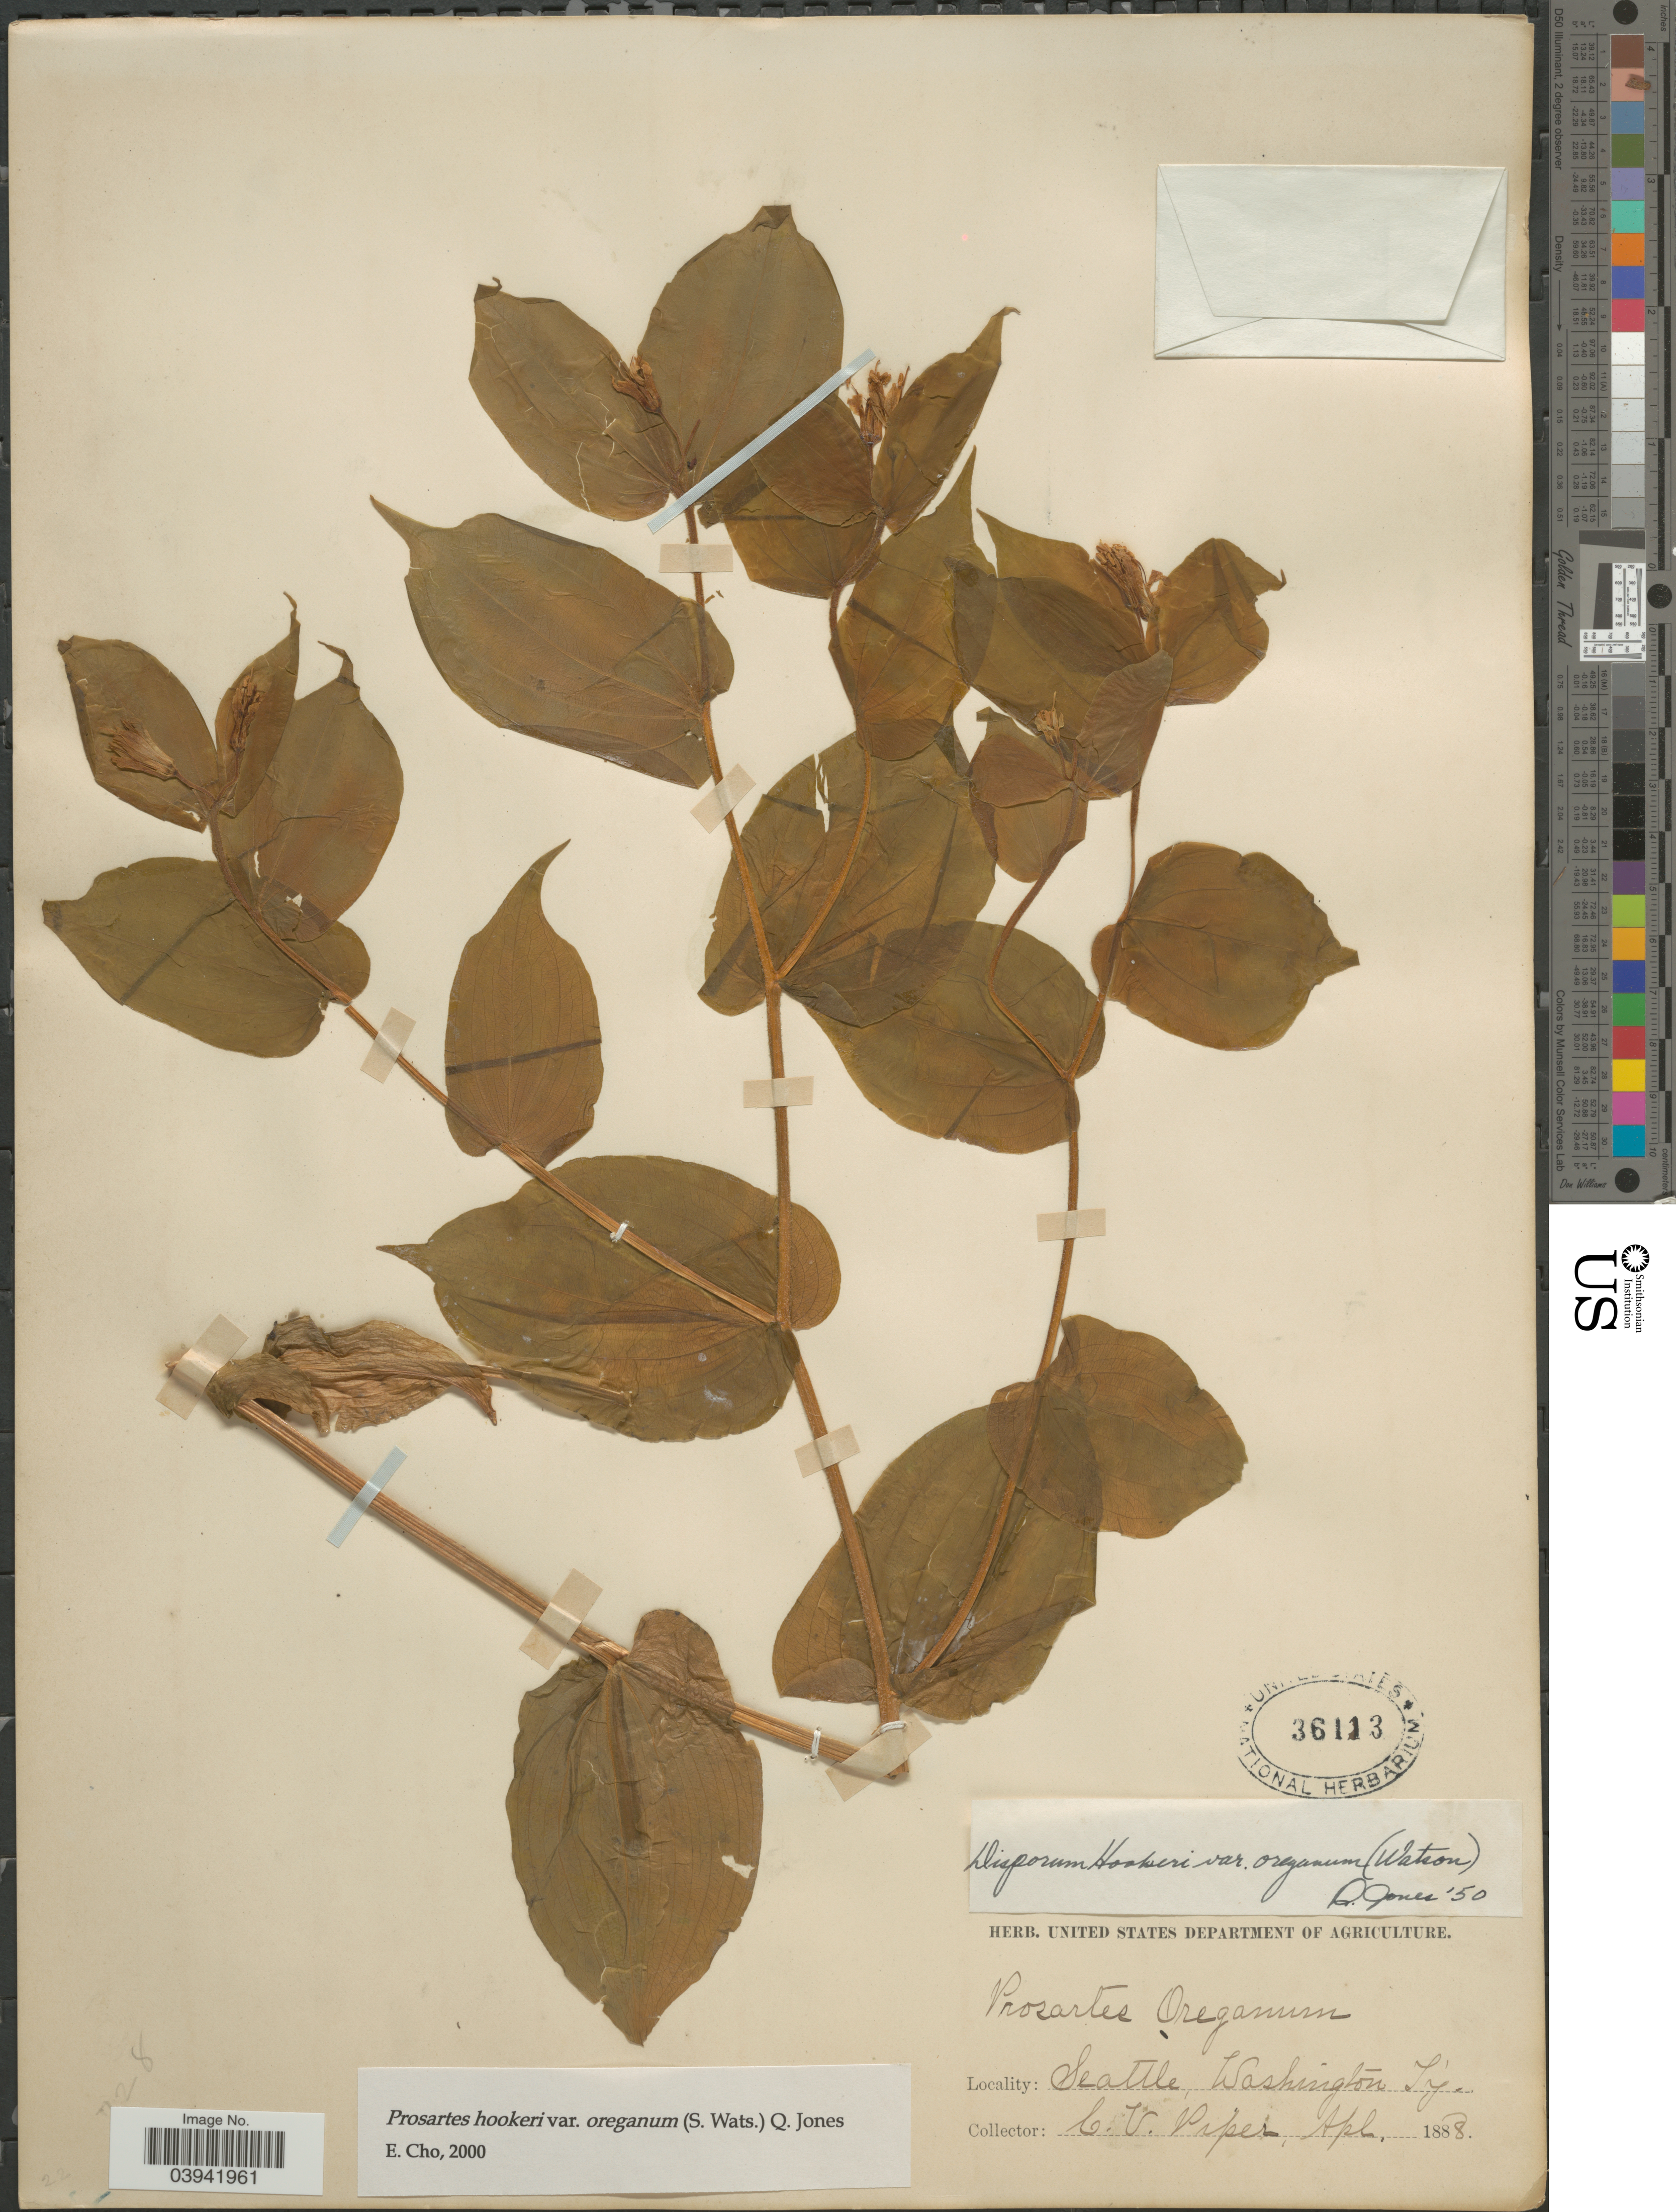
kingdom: Plantae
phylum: Tracheophyta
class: Liliopsida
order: Liliales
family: Liliaceae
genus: Prosartes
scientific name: Prosartes hookeri var. oregana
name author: (S. Watson) Kartesz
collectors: C. V. Piper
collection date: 1888-04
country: United States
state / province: Washington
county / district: King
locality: Seattle.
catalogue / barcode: US 36113